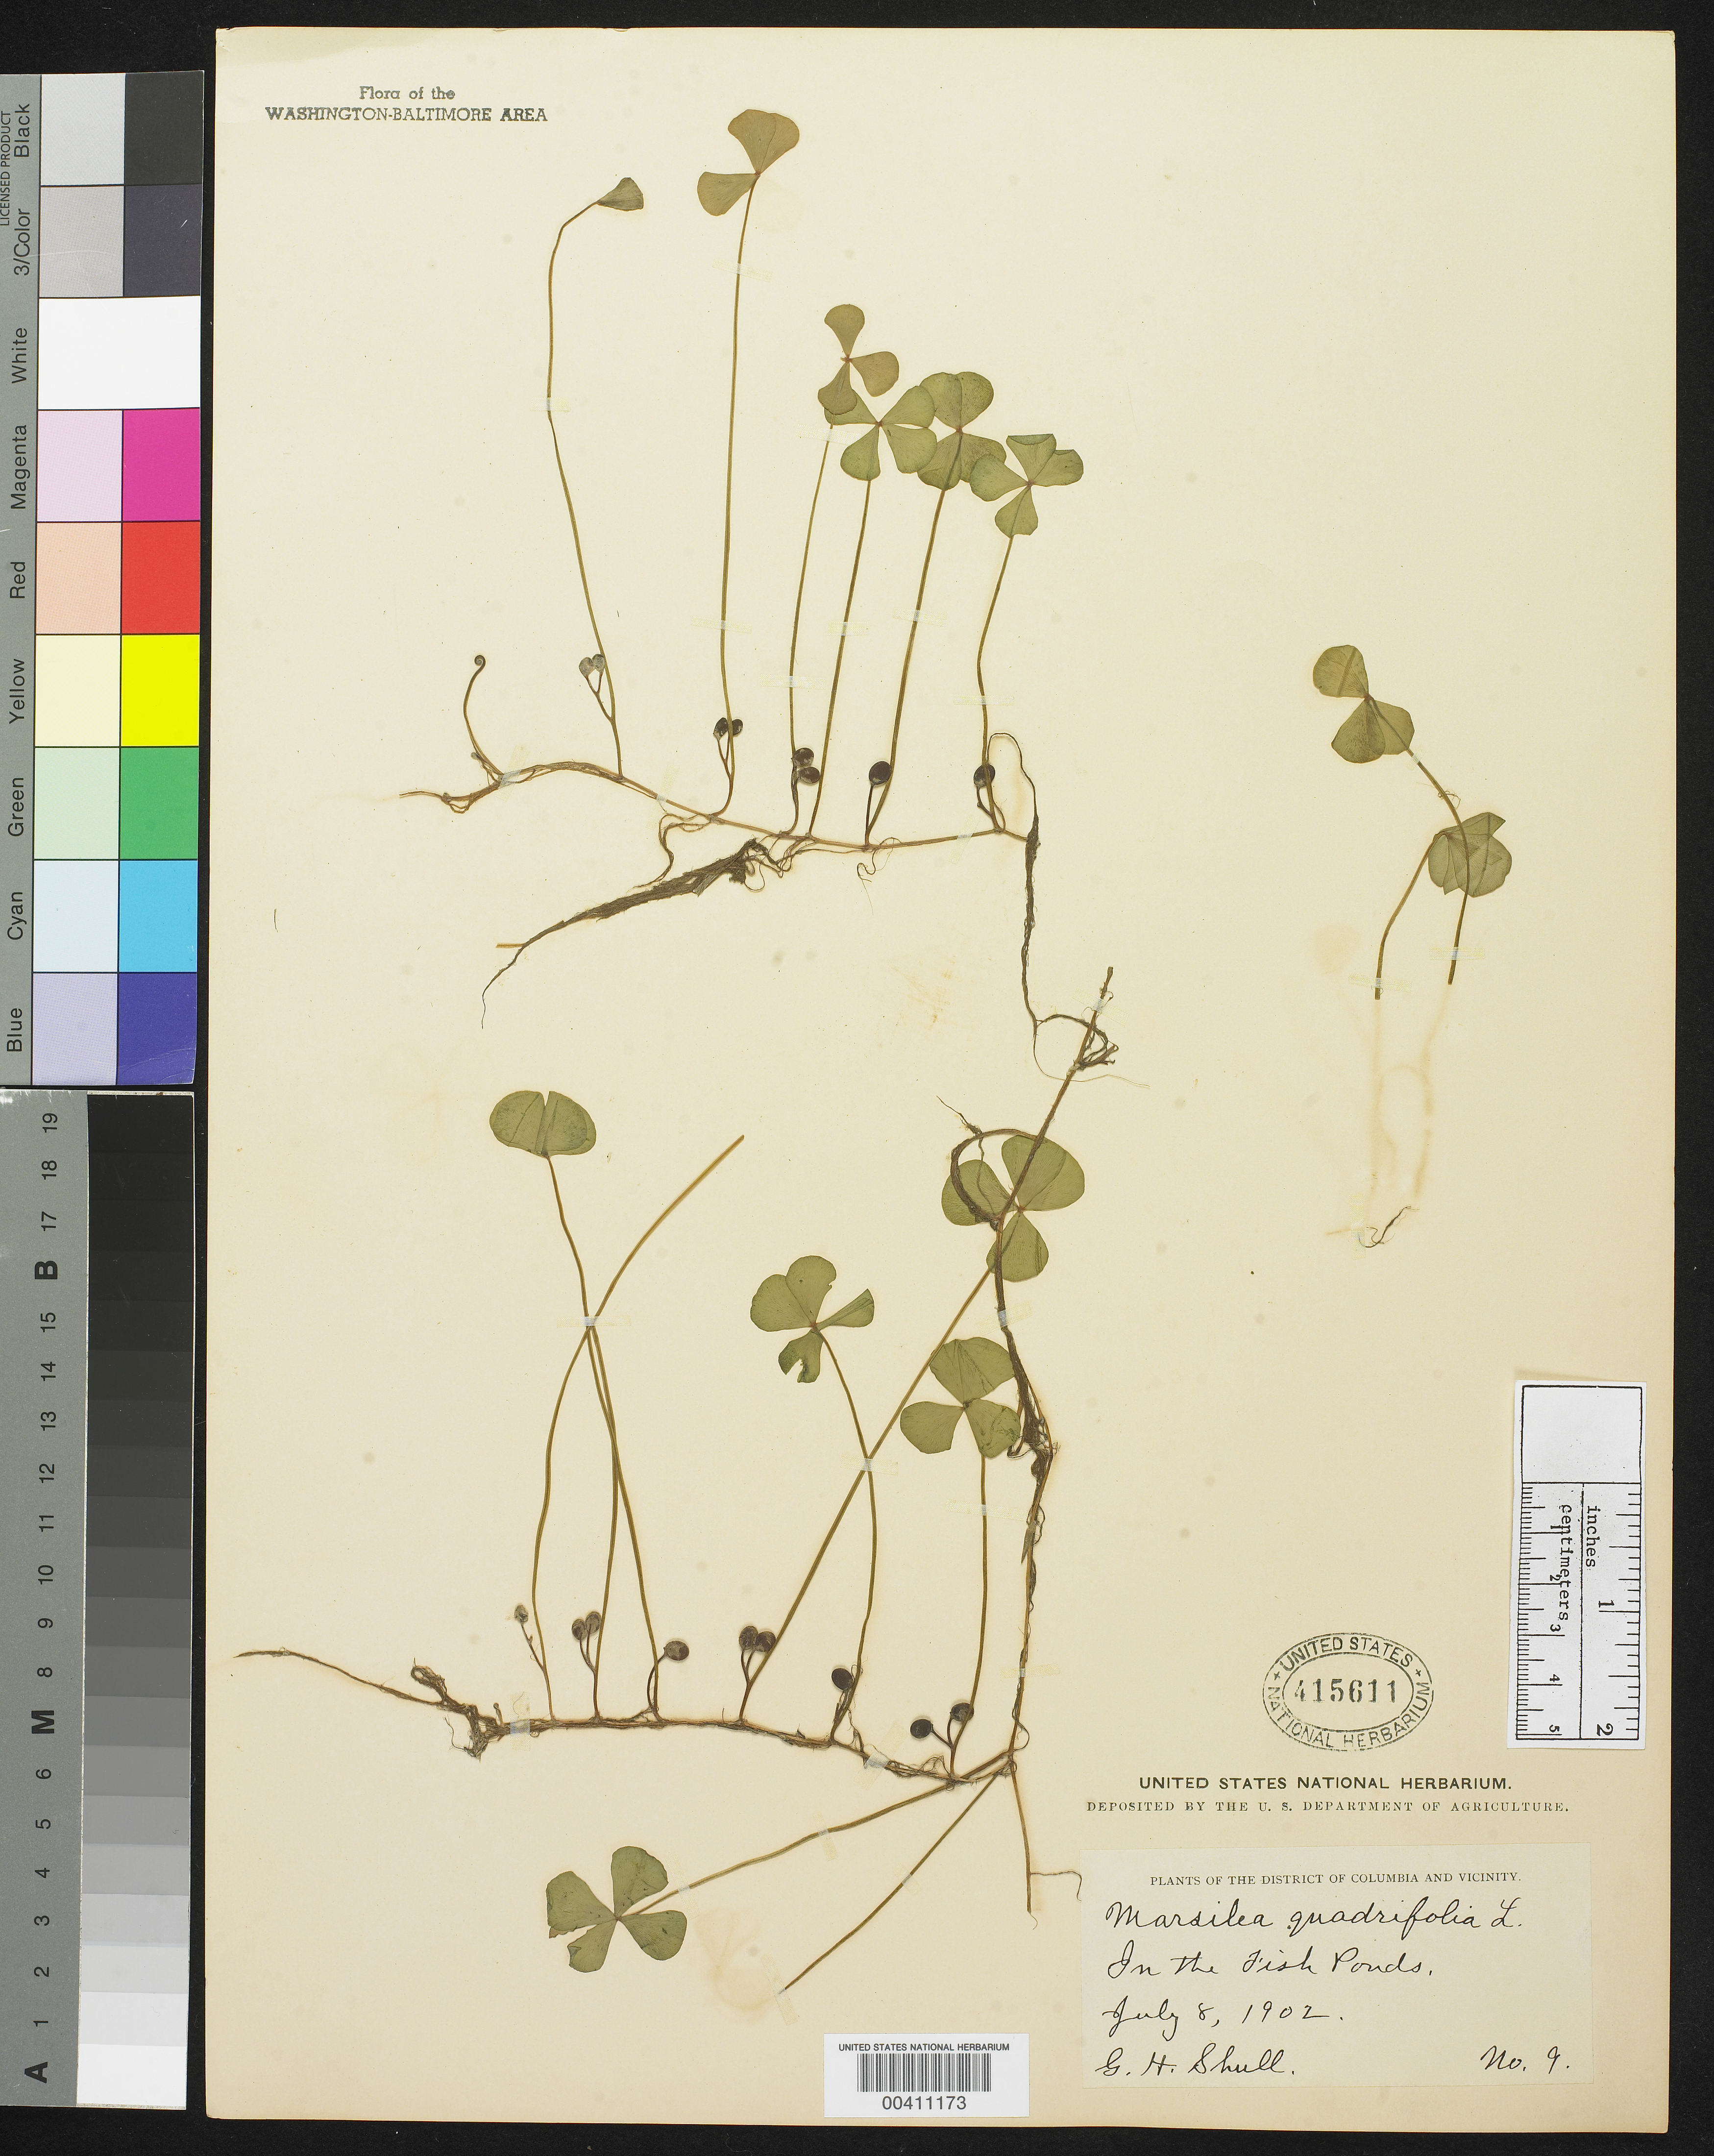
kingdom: Plantae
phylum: Tracheophyta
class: Polypodiopsida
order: Salviniales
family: Marsileaceae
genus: Marsilea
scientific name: Marsilea quadrifolia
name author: L.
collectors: G. H. Shull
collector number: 9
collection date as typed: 08 Jul 1902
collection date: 1902-07-08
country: United States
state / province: District of Columbia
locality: Fish Ponds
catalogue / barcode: US 415611